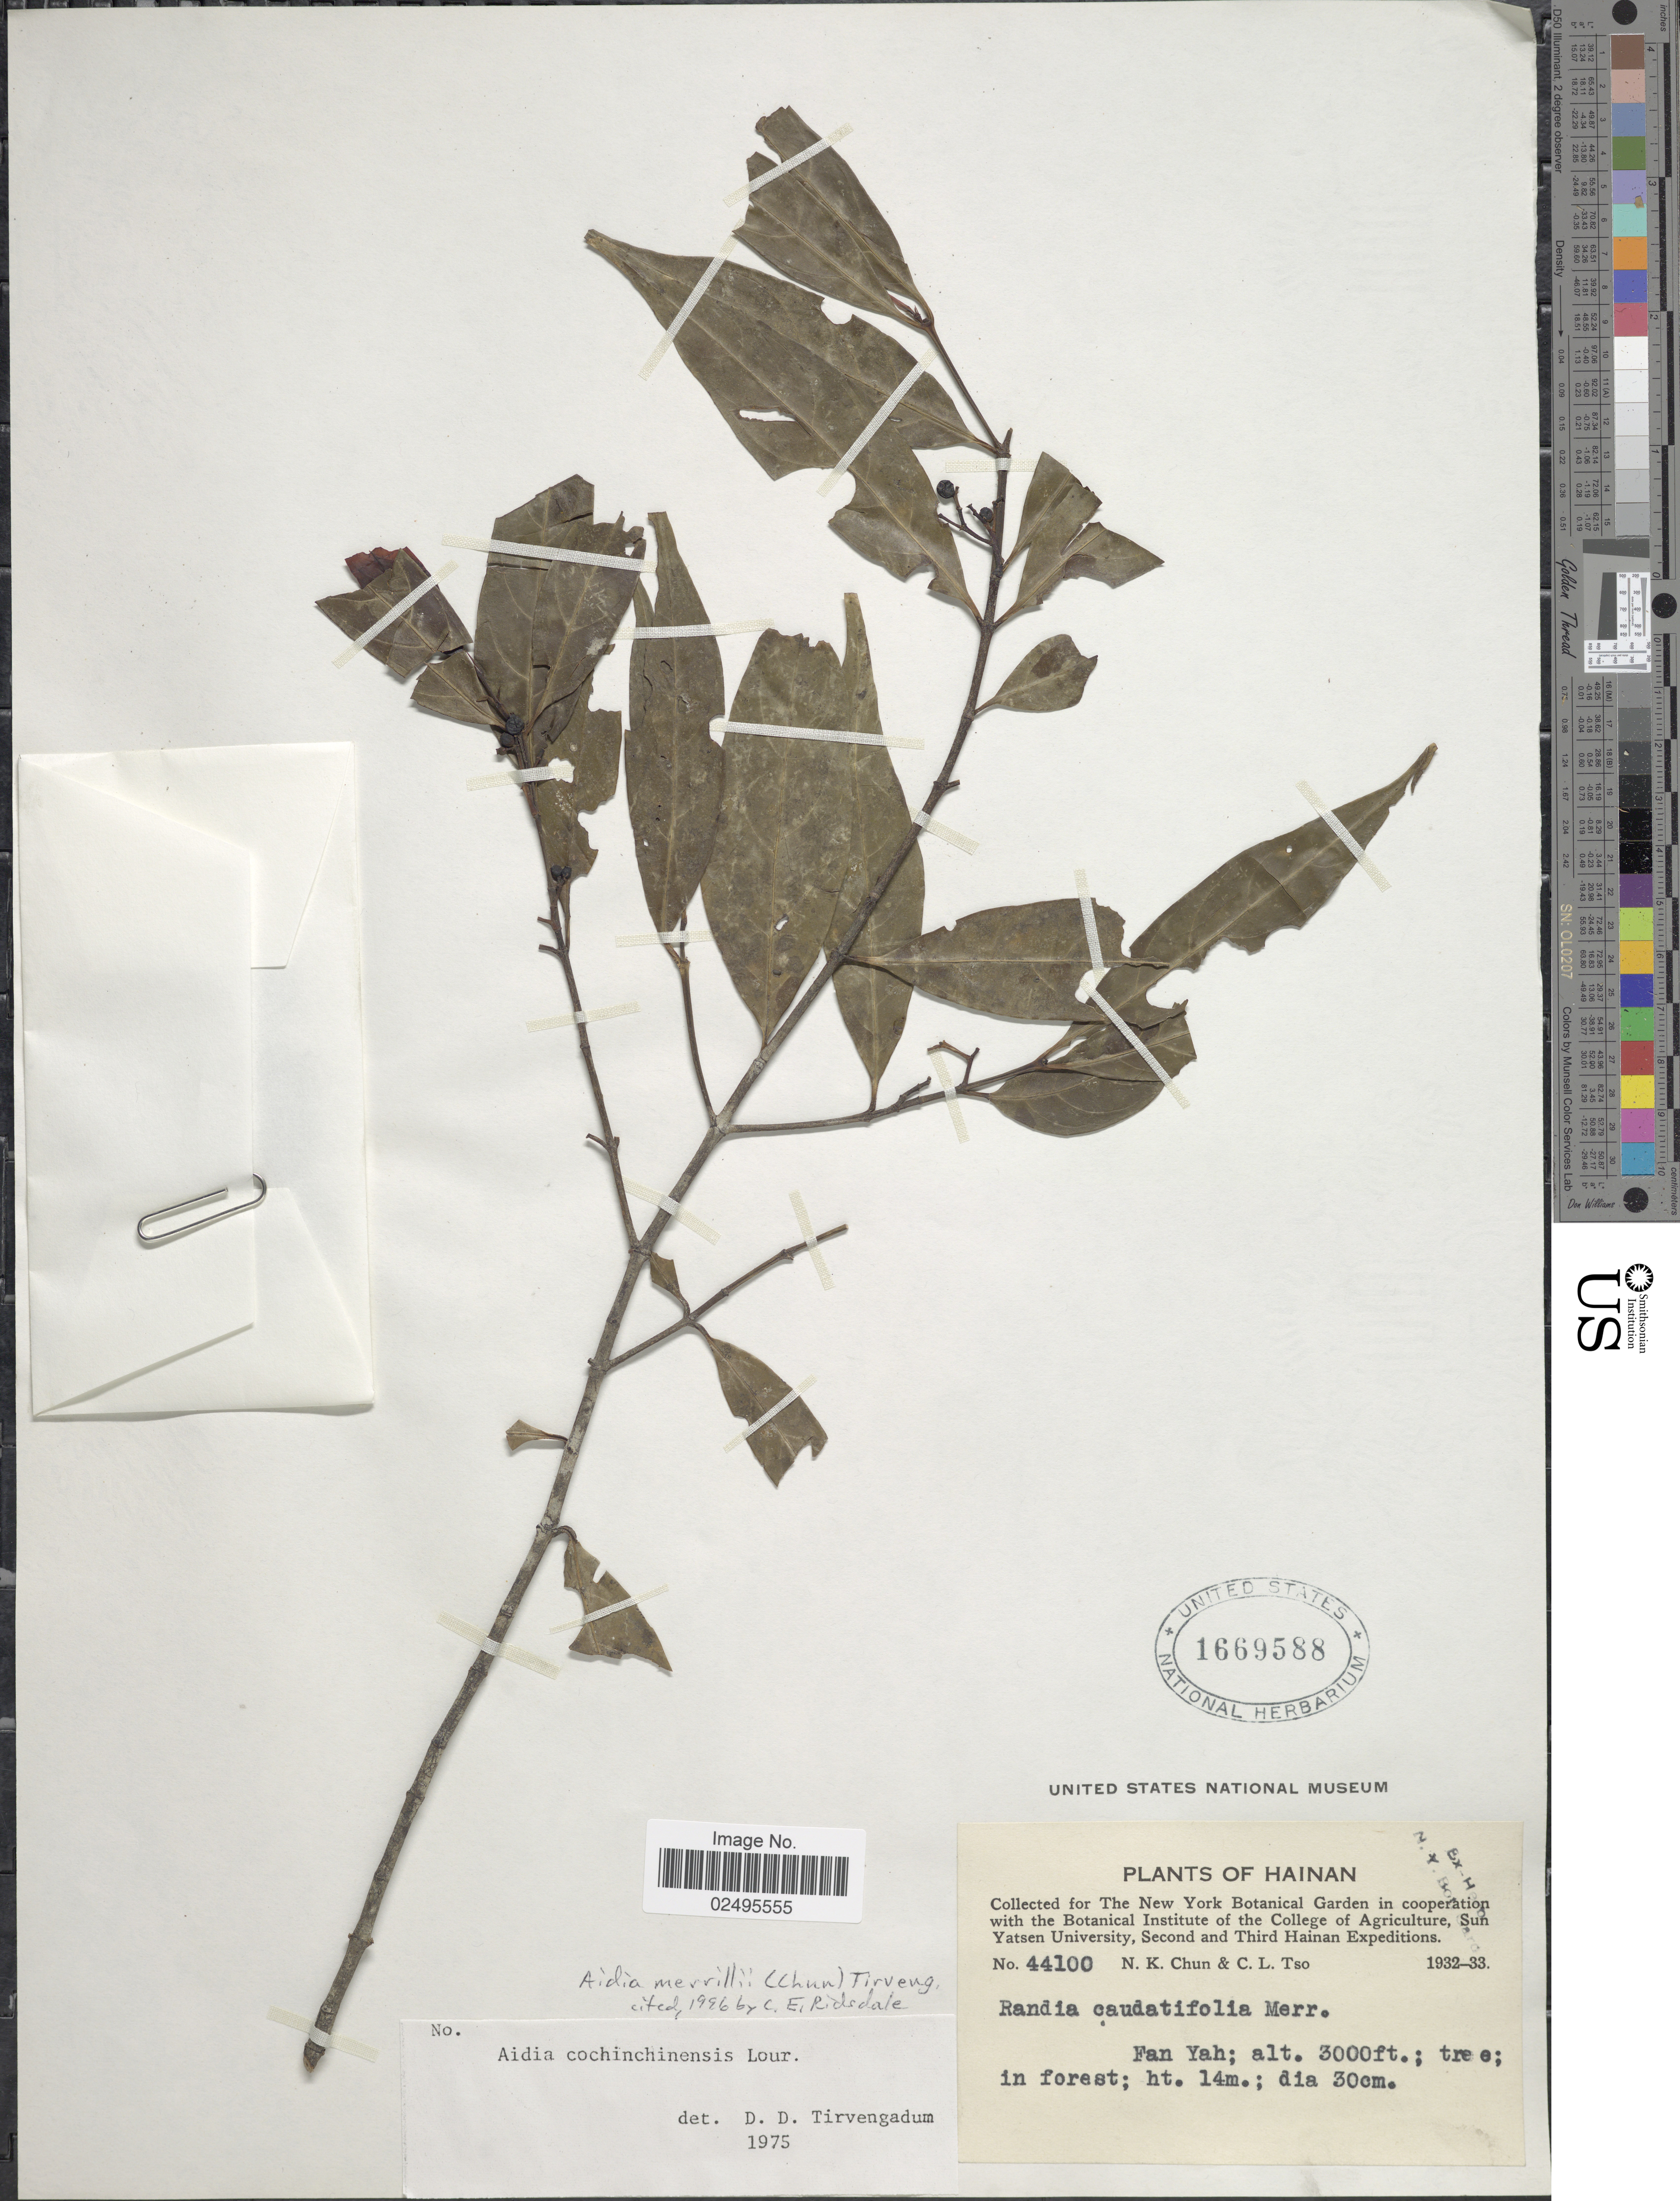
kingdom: Plantae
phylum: Tracheophyta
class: Magnoliopsida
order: Gentianales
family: Rubiaceae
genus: Aidia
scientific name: Aidia merrillii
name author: (Chun) Tirveng.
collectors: N. K. Chun & C. Tso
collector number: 44100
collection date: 1932/1933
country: China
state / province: Hainan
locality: Fan Yah; in forest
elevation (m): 914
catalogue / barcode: US 1669588